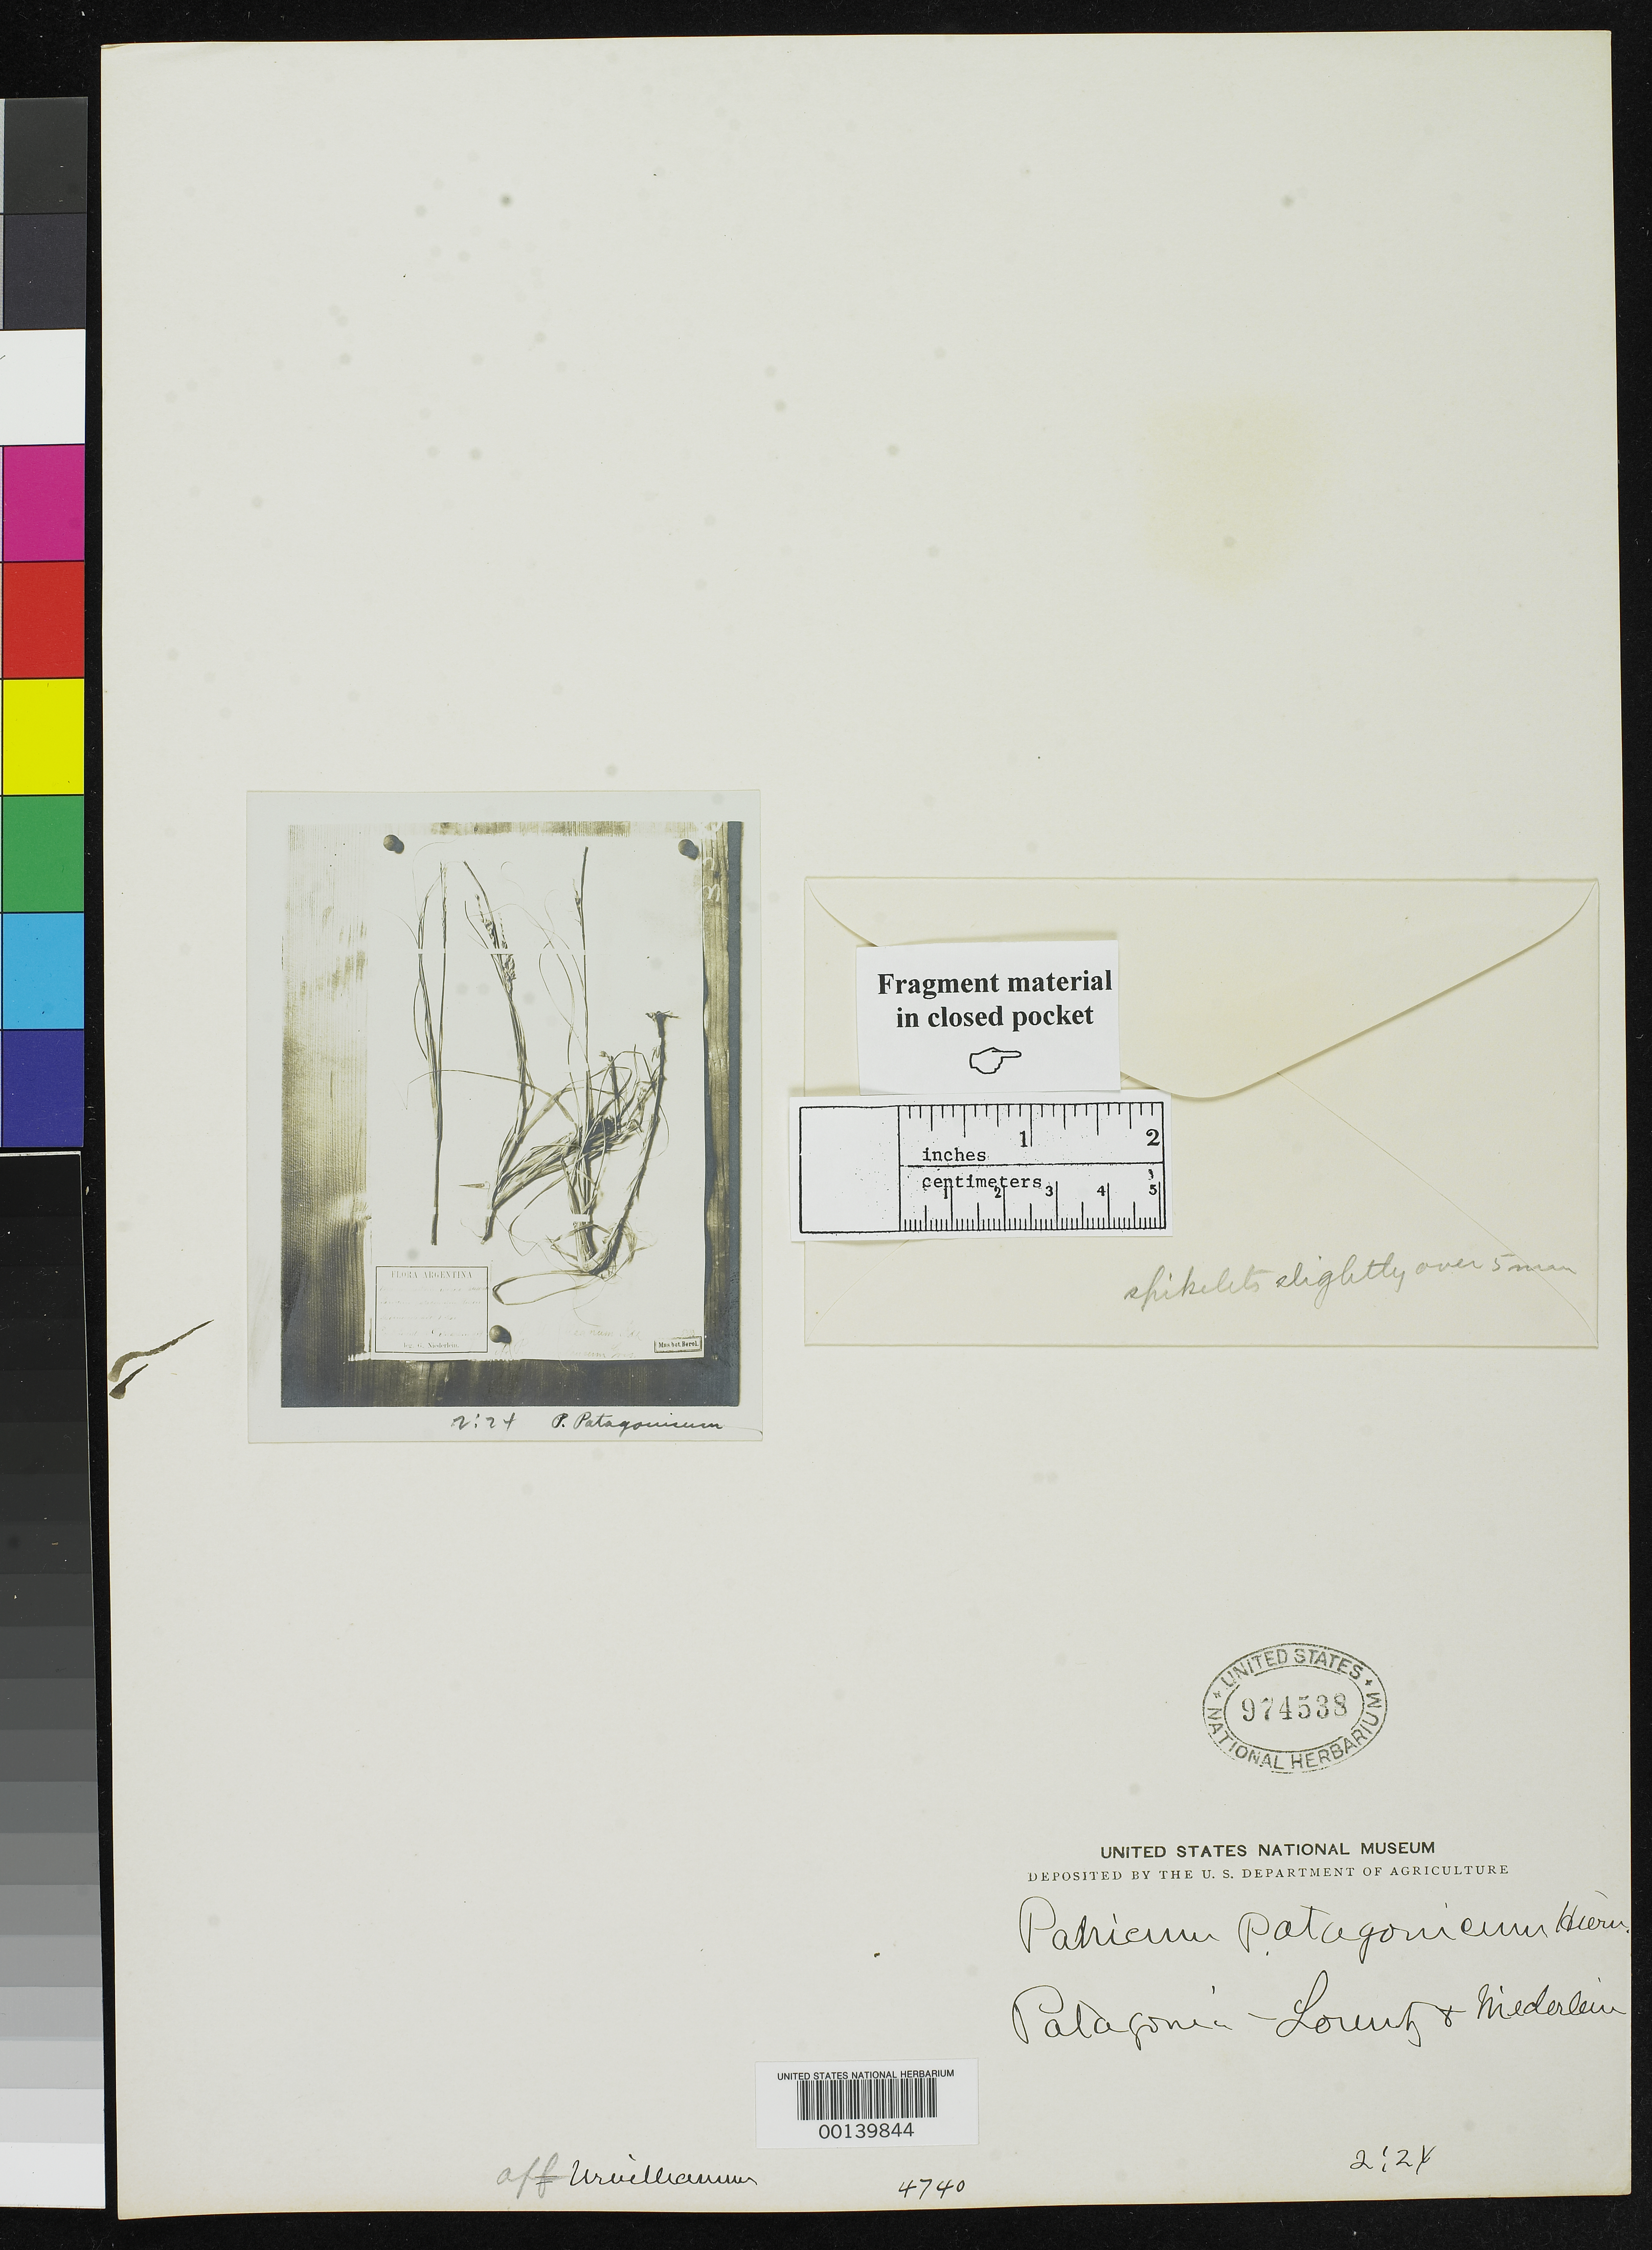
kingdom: Plantae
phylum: Tracheophyta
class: Liliopsida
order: Poales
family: Poaceae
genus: Panicum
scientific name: Panicum patagonicum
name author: Hieron.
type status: Type Fragment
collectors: P. G. Lorentz & G. Niederlein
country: Argentina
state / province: Río Negro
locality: Patagonia, mouth of Rio Negro.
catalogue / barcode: US 974538